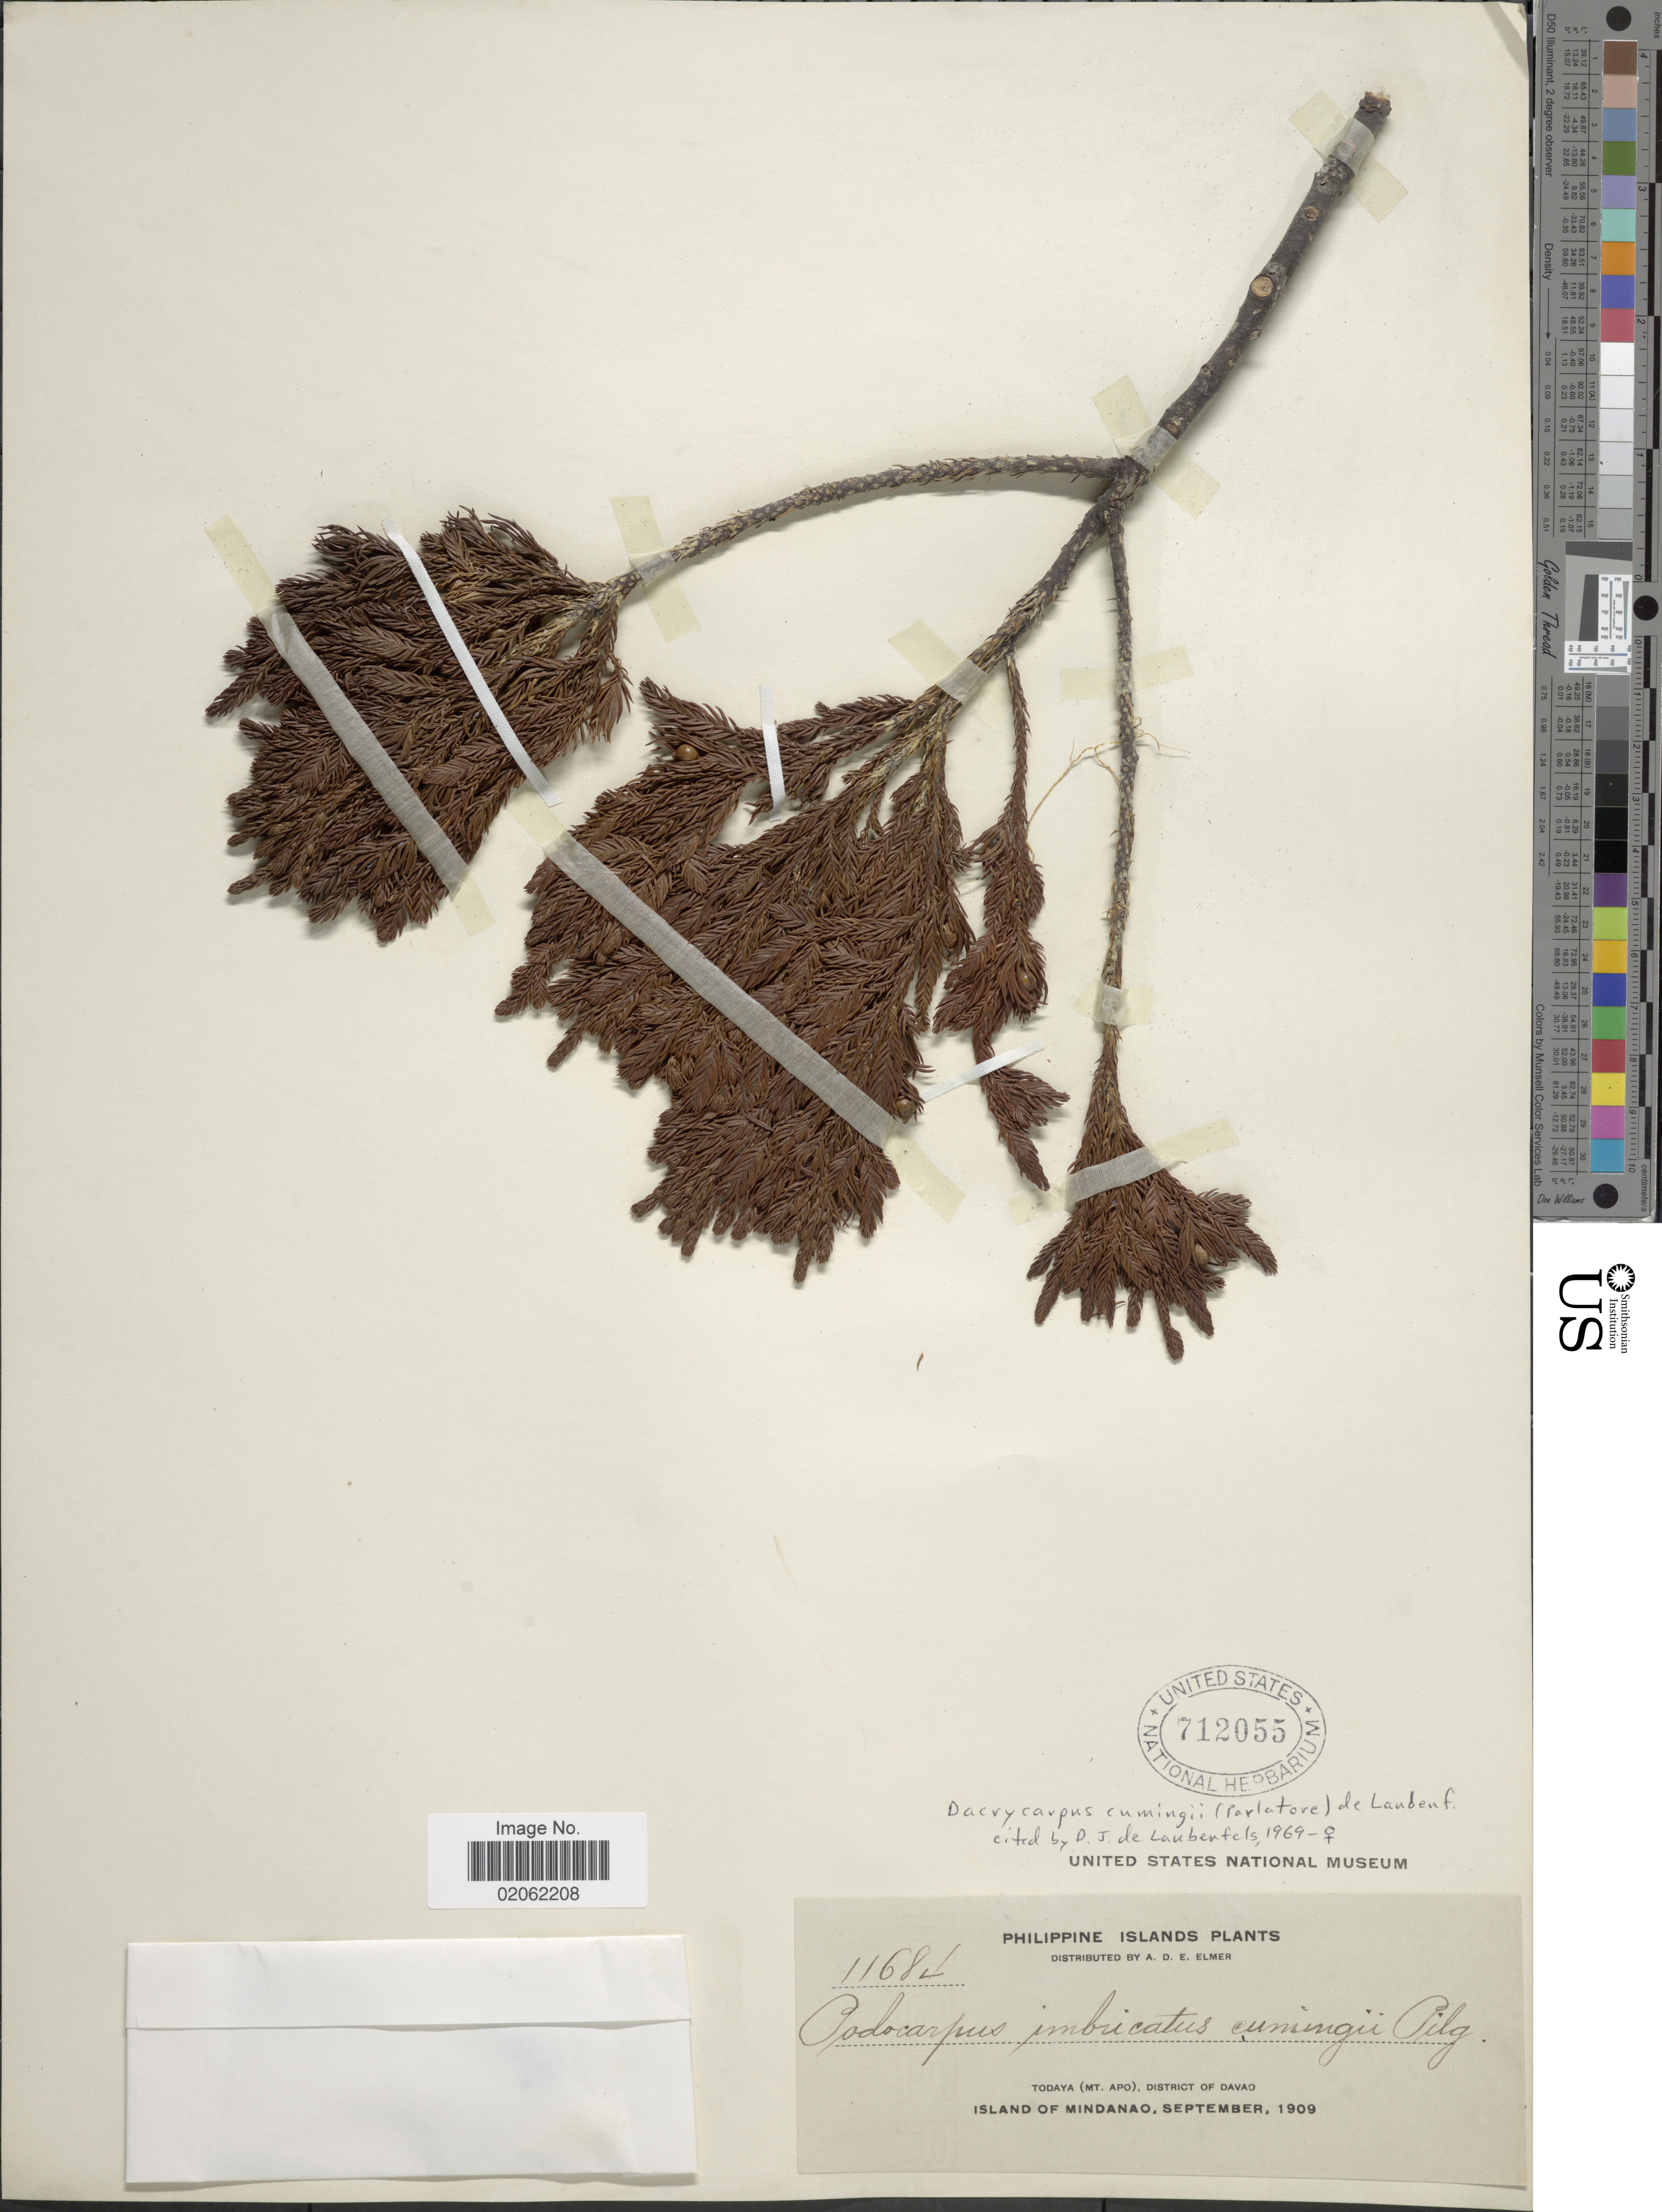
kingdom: Plantae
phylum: Tracheophyta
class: Pinopsida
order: Pinales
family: Podocarpaceae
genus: Dacrycarpus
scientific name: Dacrycarpus cumingii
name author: (Parl.) de Laub.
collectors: A. D. E. Elmer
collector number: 11684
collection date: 1909-09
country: Philippines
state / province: Davao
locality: Philippine Islands, Todaya (Mt Apo), District of Davao, Island of Mindanao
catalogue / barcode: US 712055